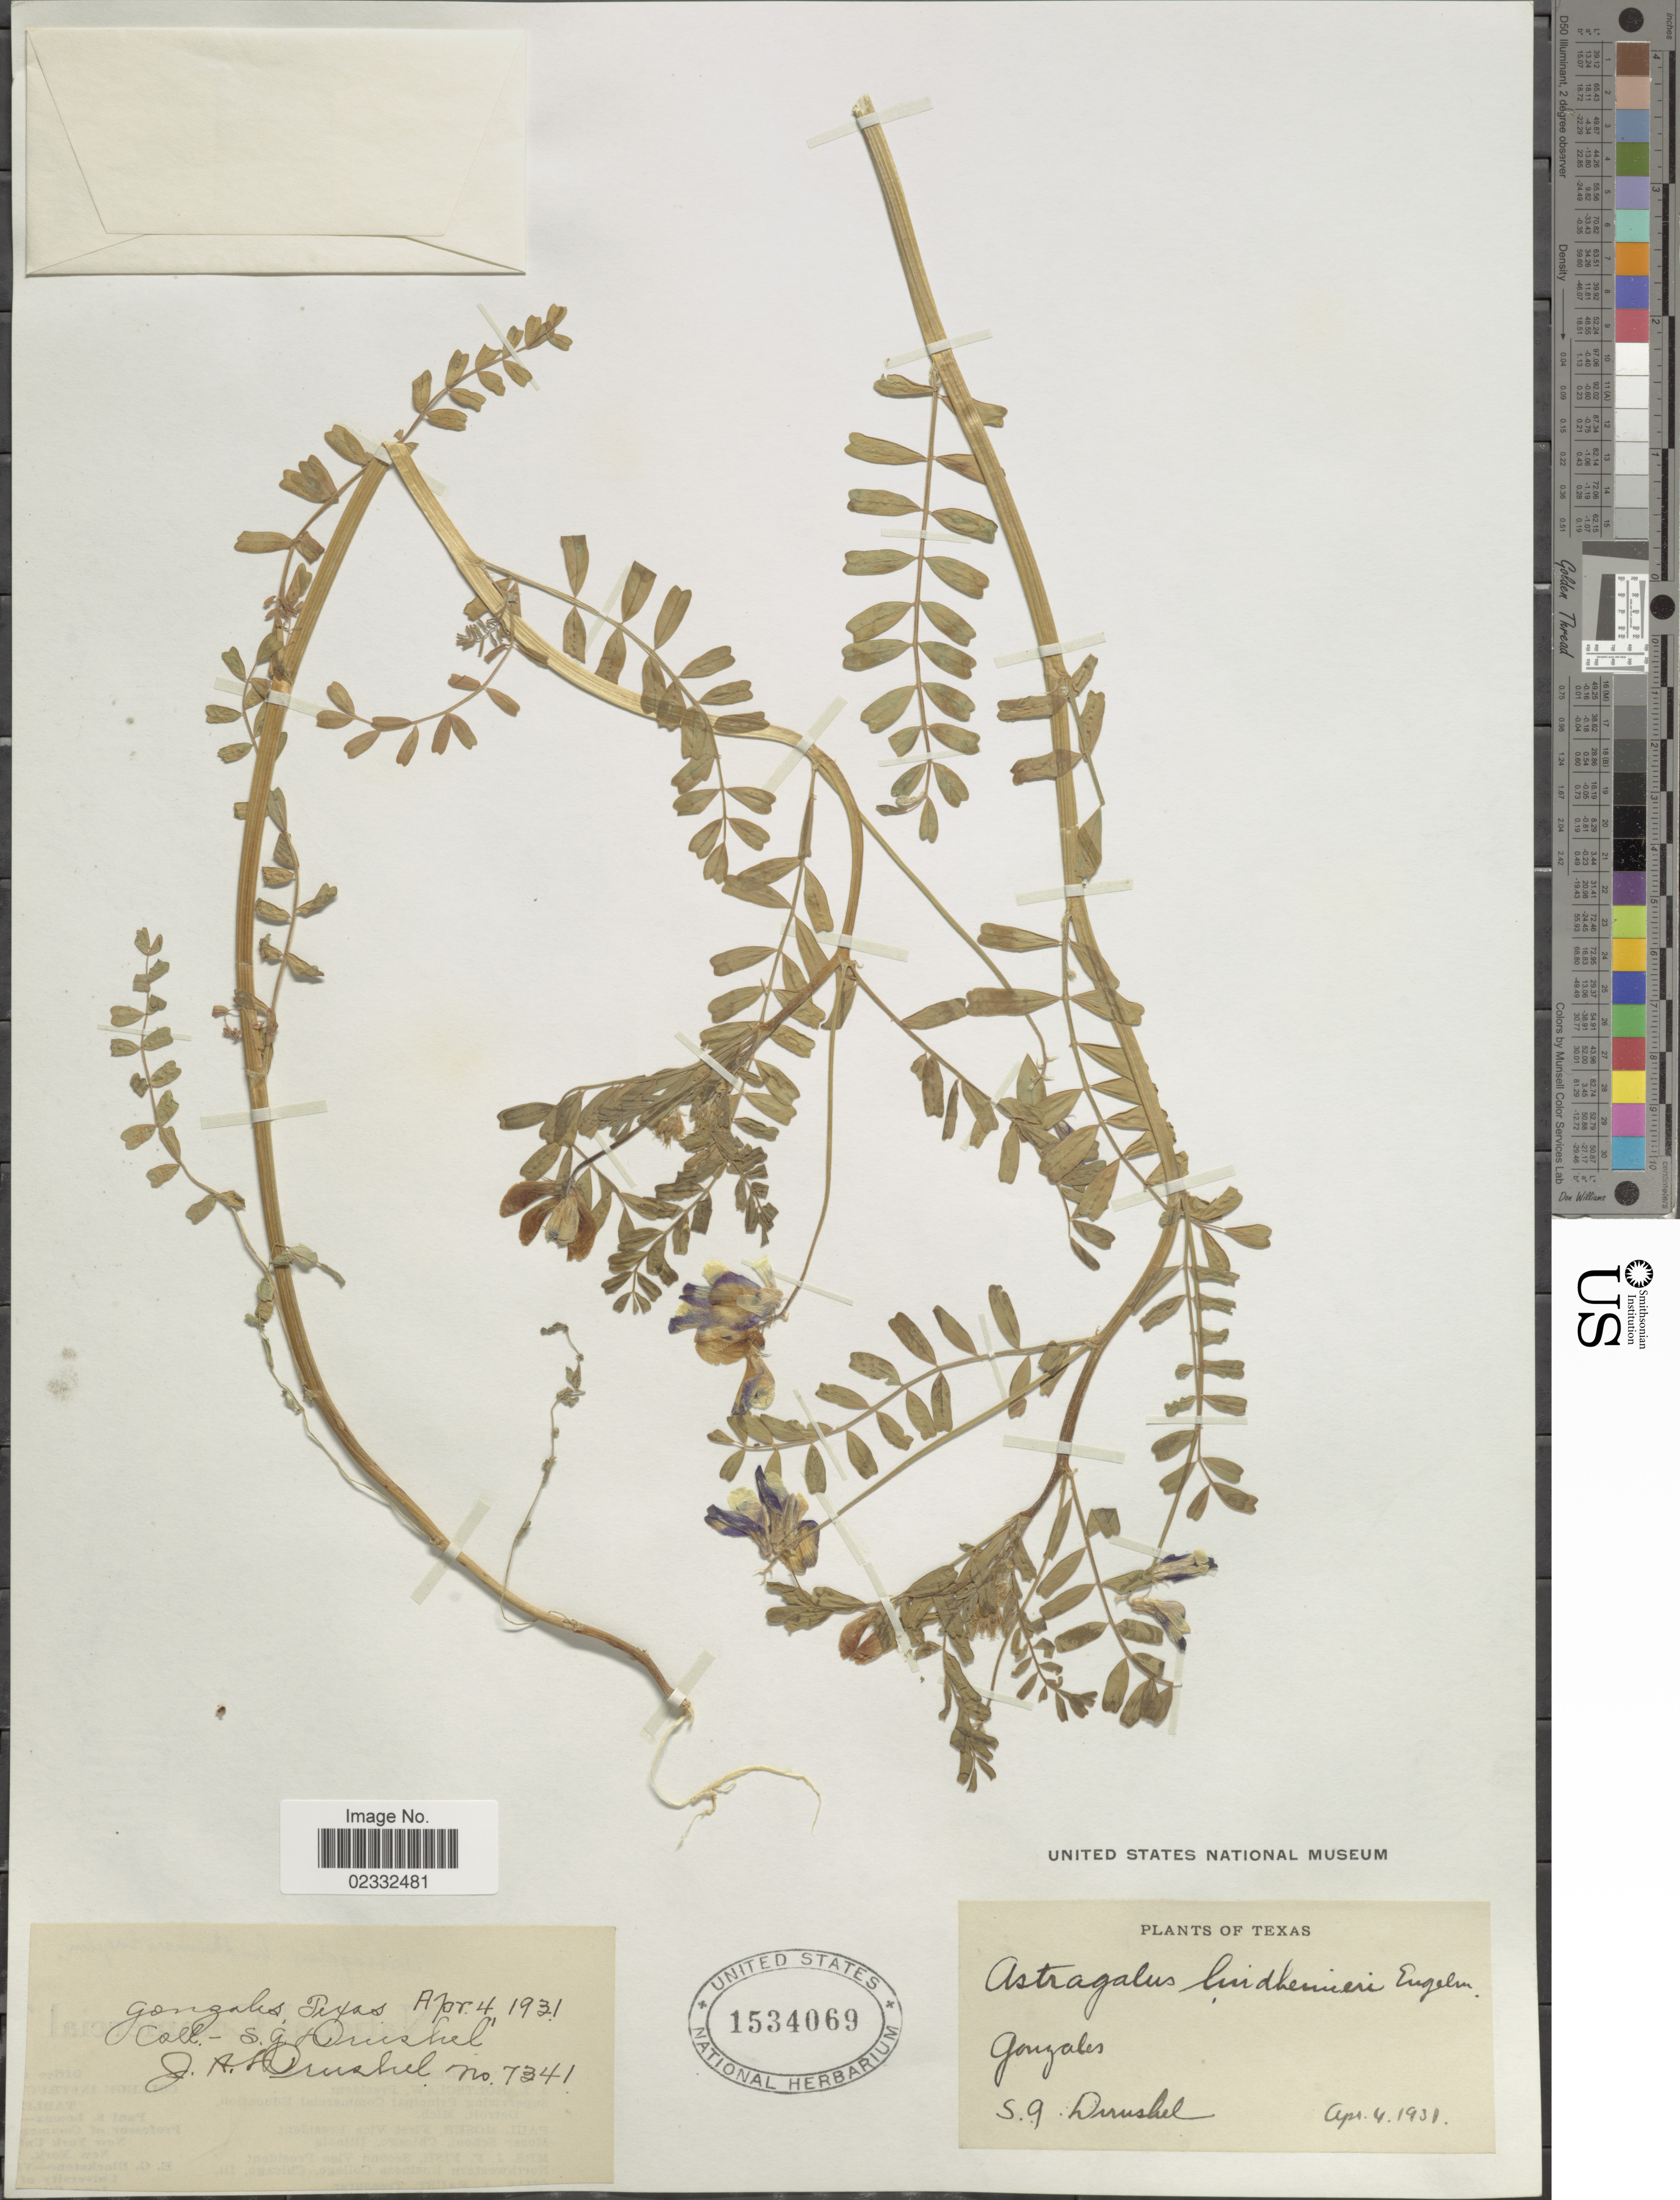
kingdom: Plantae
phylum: Tracheophyta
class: Magnoliopsida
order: Fabales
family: Fabaceae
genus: Astragalus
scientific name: Astragalus lindheimeri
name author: Engelm. ex A. Gray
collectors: S. Drushel & J. A. Drushel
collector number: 7341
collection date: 1931-04-04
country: United States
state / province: Texas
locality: Gongales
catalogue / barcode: US 1534069